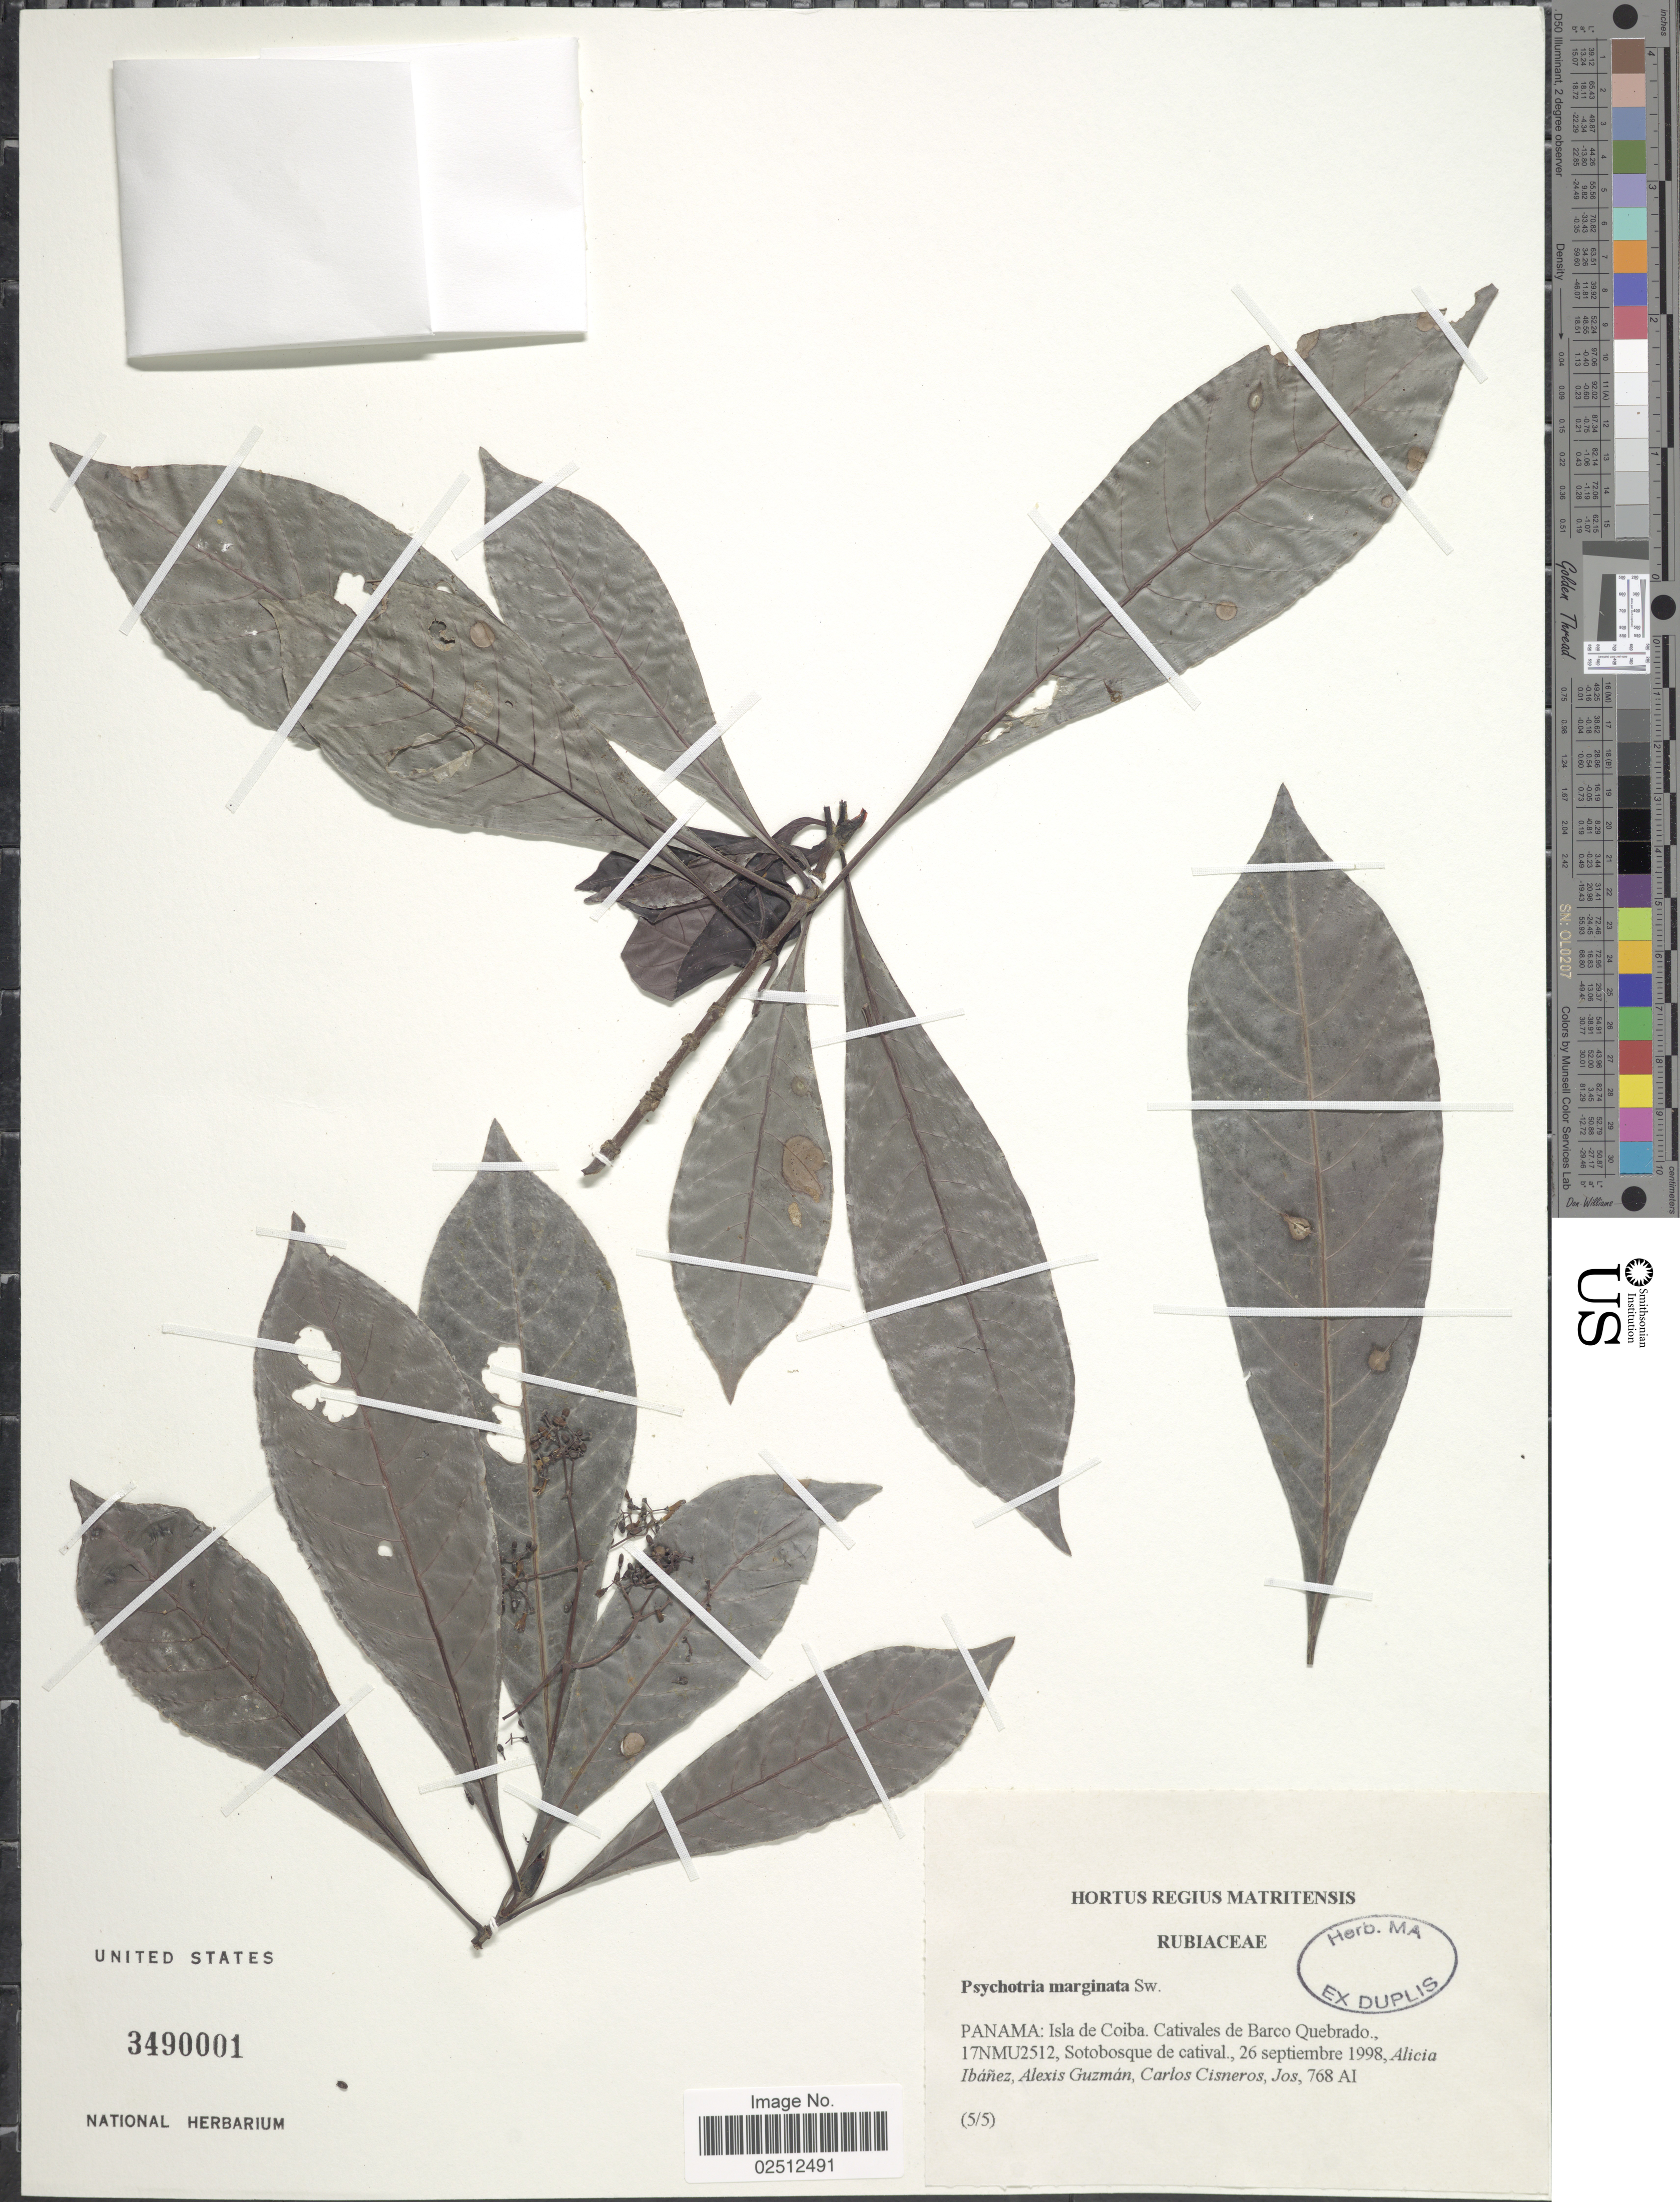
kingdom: Plantae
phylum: Tracheophyta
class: Magnoliopsida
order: Gentianales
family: Rubiaceae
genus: Psychotria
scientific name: Psychotria marginata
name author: Sw.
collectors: A. Ibáñez, A. Guzman & C. Cisneros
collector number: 768 AI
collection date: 1998-09-26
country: Panama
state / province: Panamá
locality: Panama: Isla de Coiba, Cativales de Barco Quebrado, 17NMU2512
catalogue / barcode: US 3490001